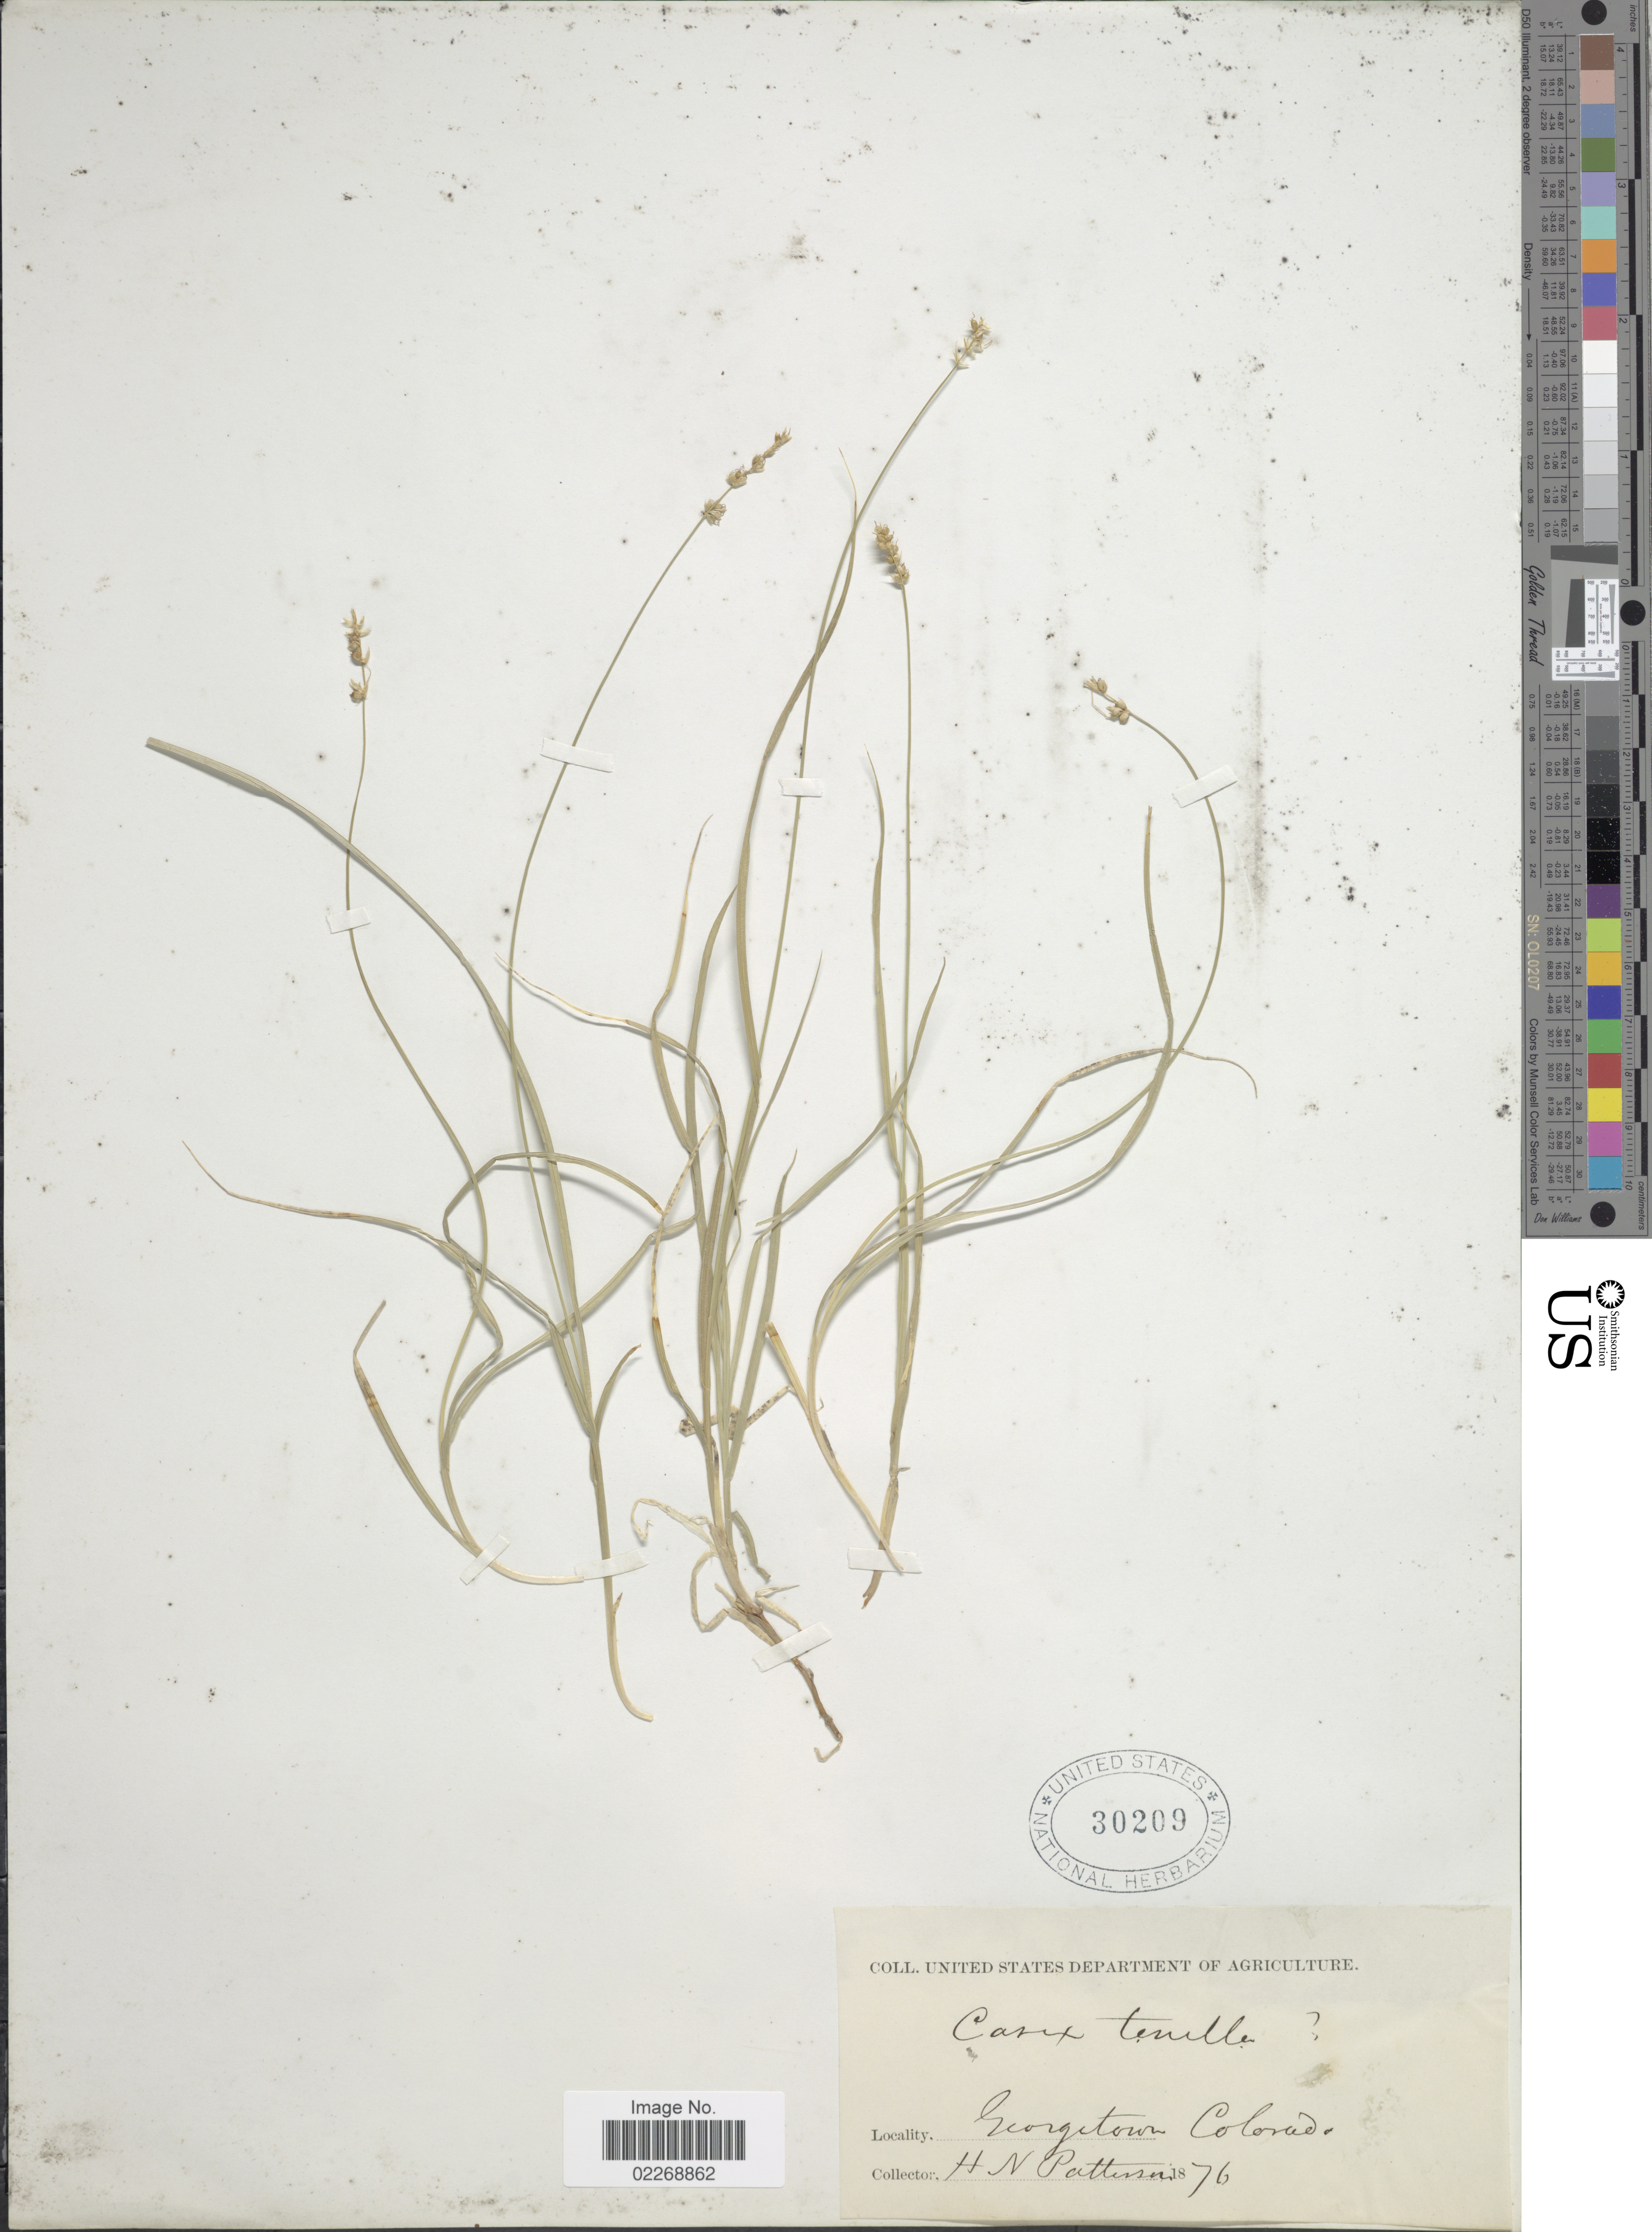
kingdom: Plantae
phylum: Tracheophyta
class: Liliopsida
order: Poales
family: Cyperaceae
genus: Carex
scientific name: Carex disperma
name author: Dewey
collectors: H. N. Patterson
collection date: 1876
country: United States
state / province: Colorado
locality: Georgetown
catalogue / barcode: US 30209